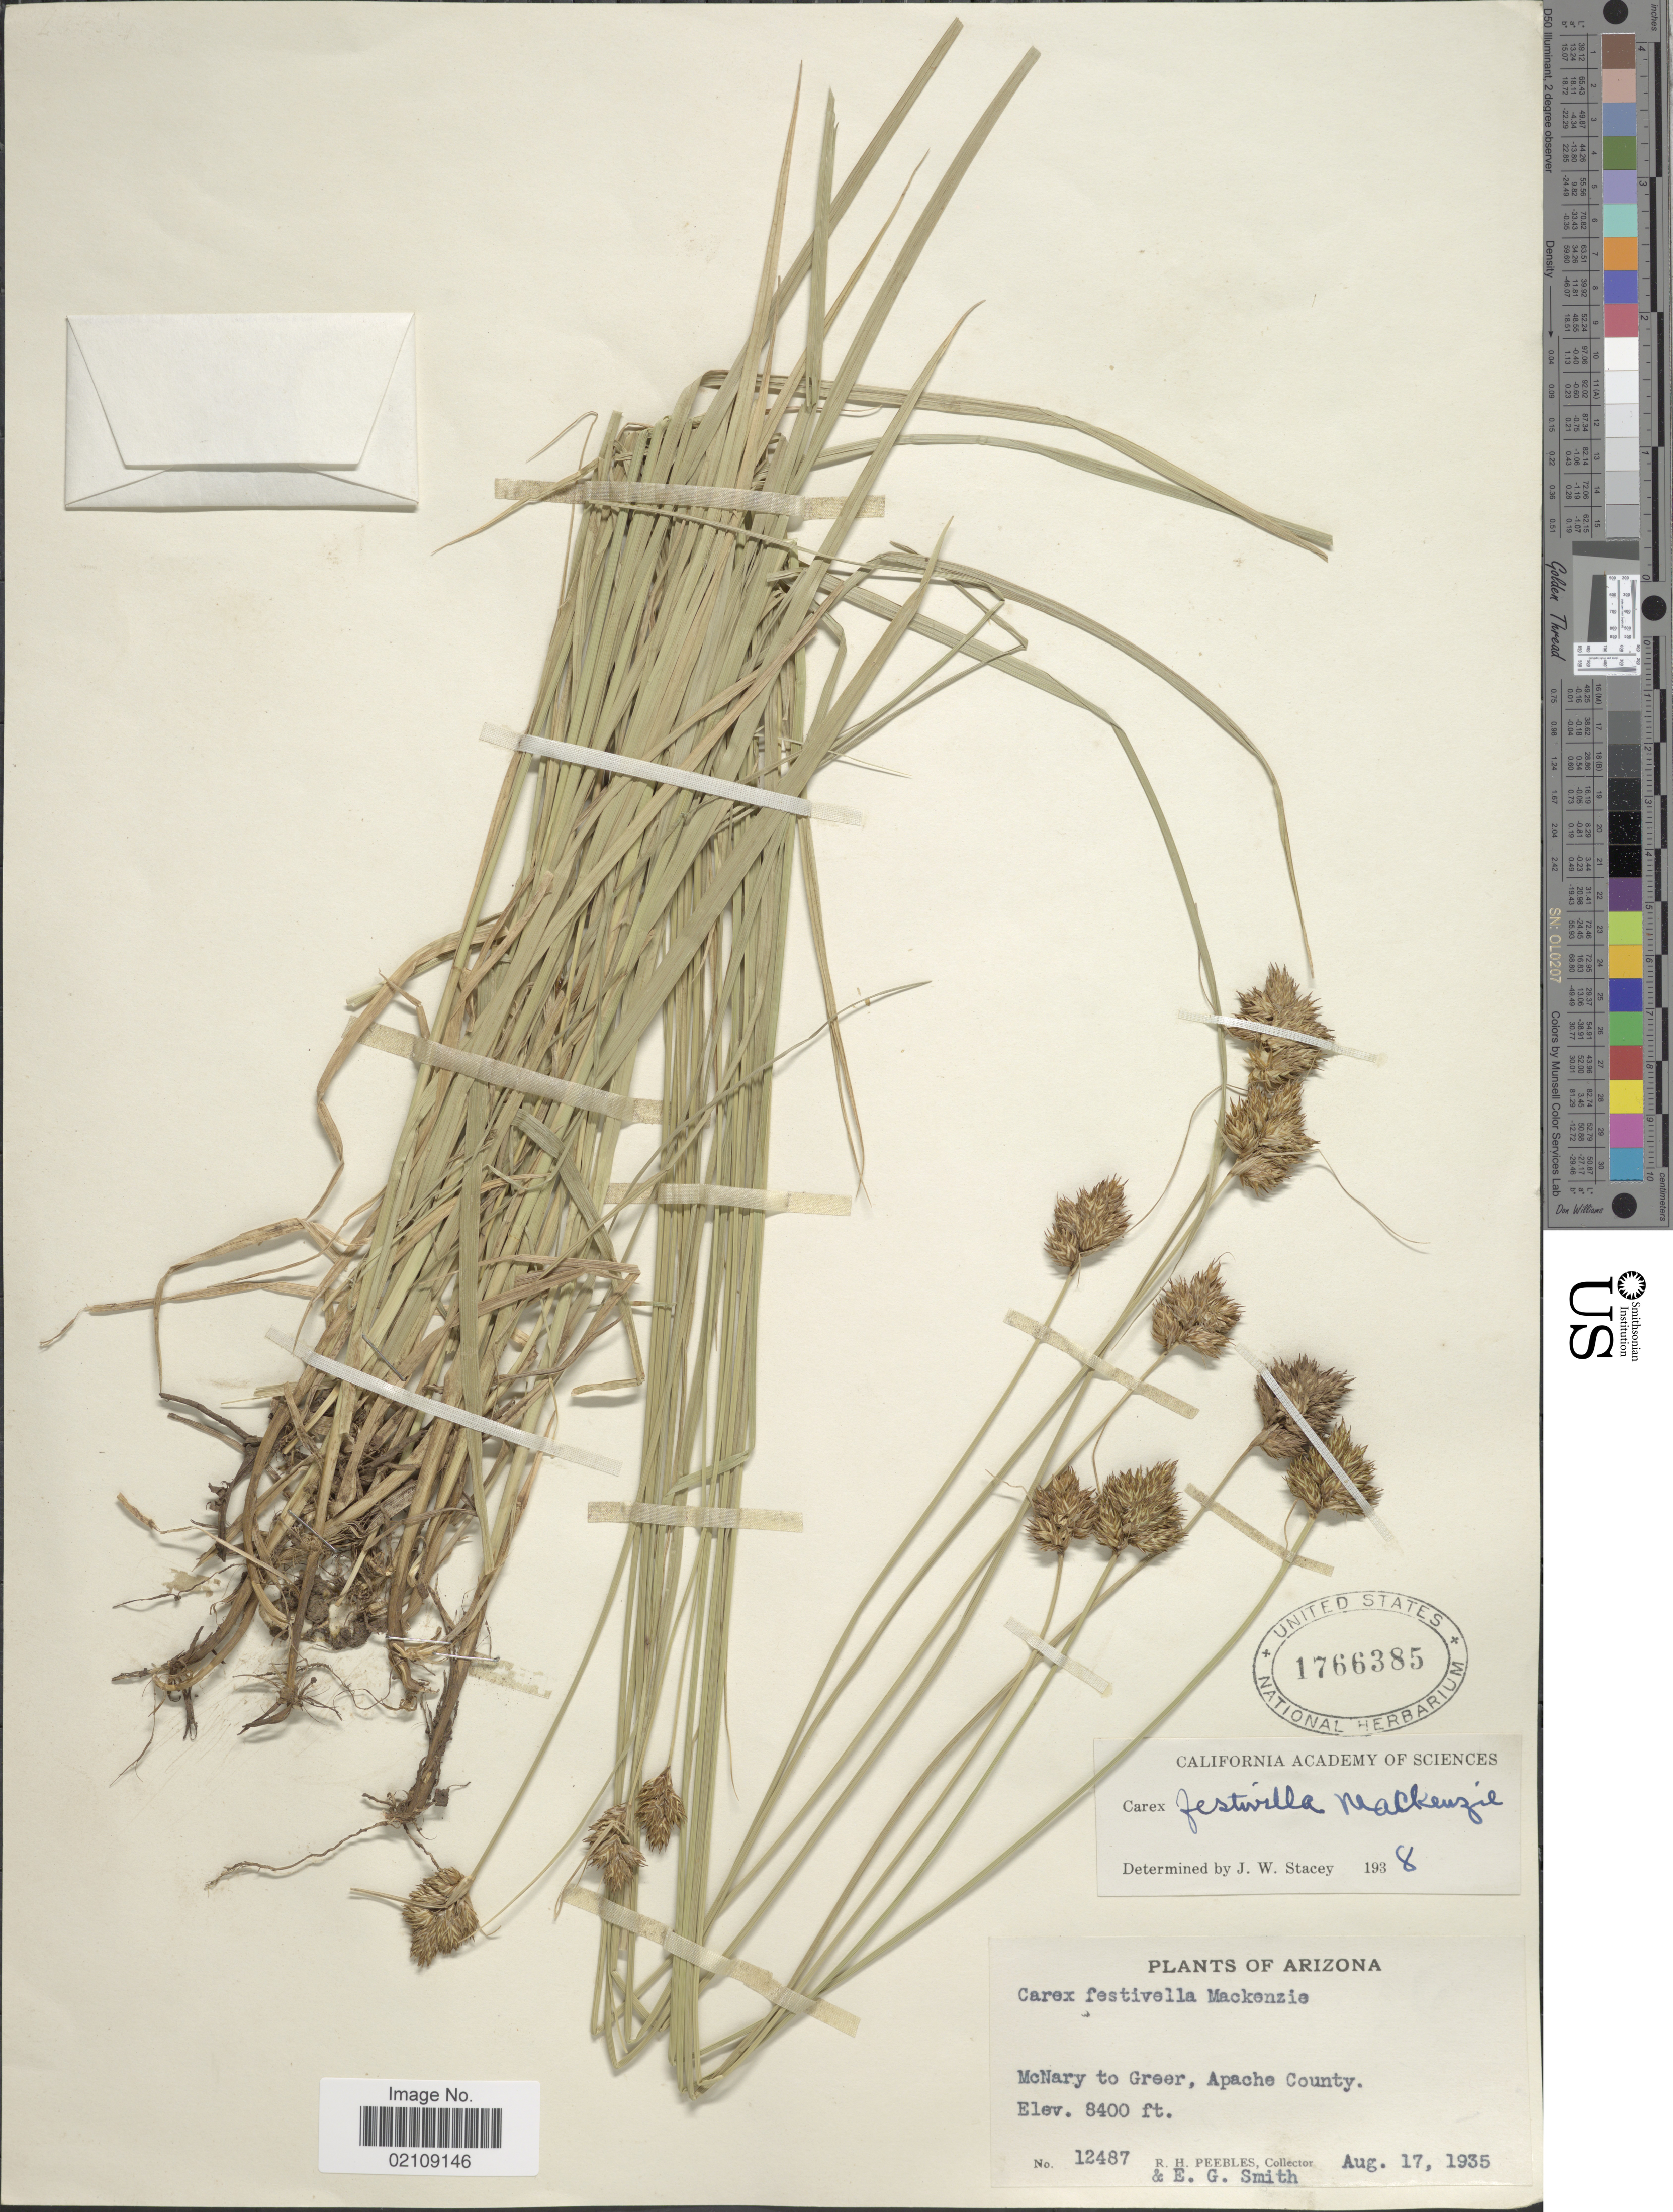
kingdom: Plantae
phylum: Tracheophyta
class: Liliopsida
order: Poales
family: Cyperaceae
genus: Carex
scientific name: Carex microptera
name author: Mack.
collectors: R. H. Peebles & E. G. Smith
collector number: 12487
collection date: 1935-08-17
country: United States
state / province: Arizona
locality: McNary to Greer, Apache County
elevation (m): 2560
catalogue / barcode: US 1766385